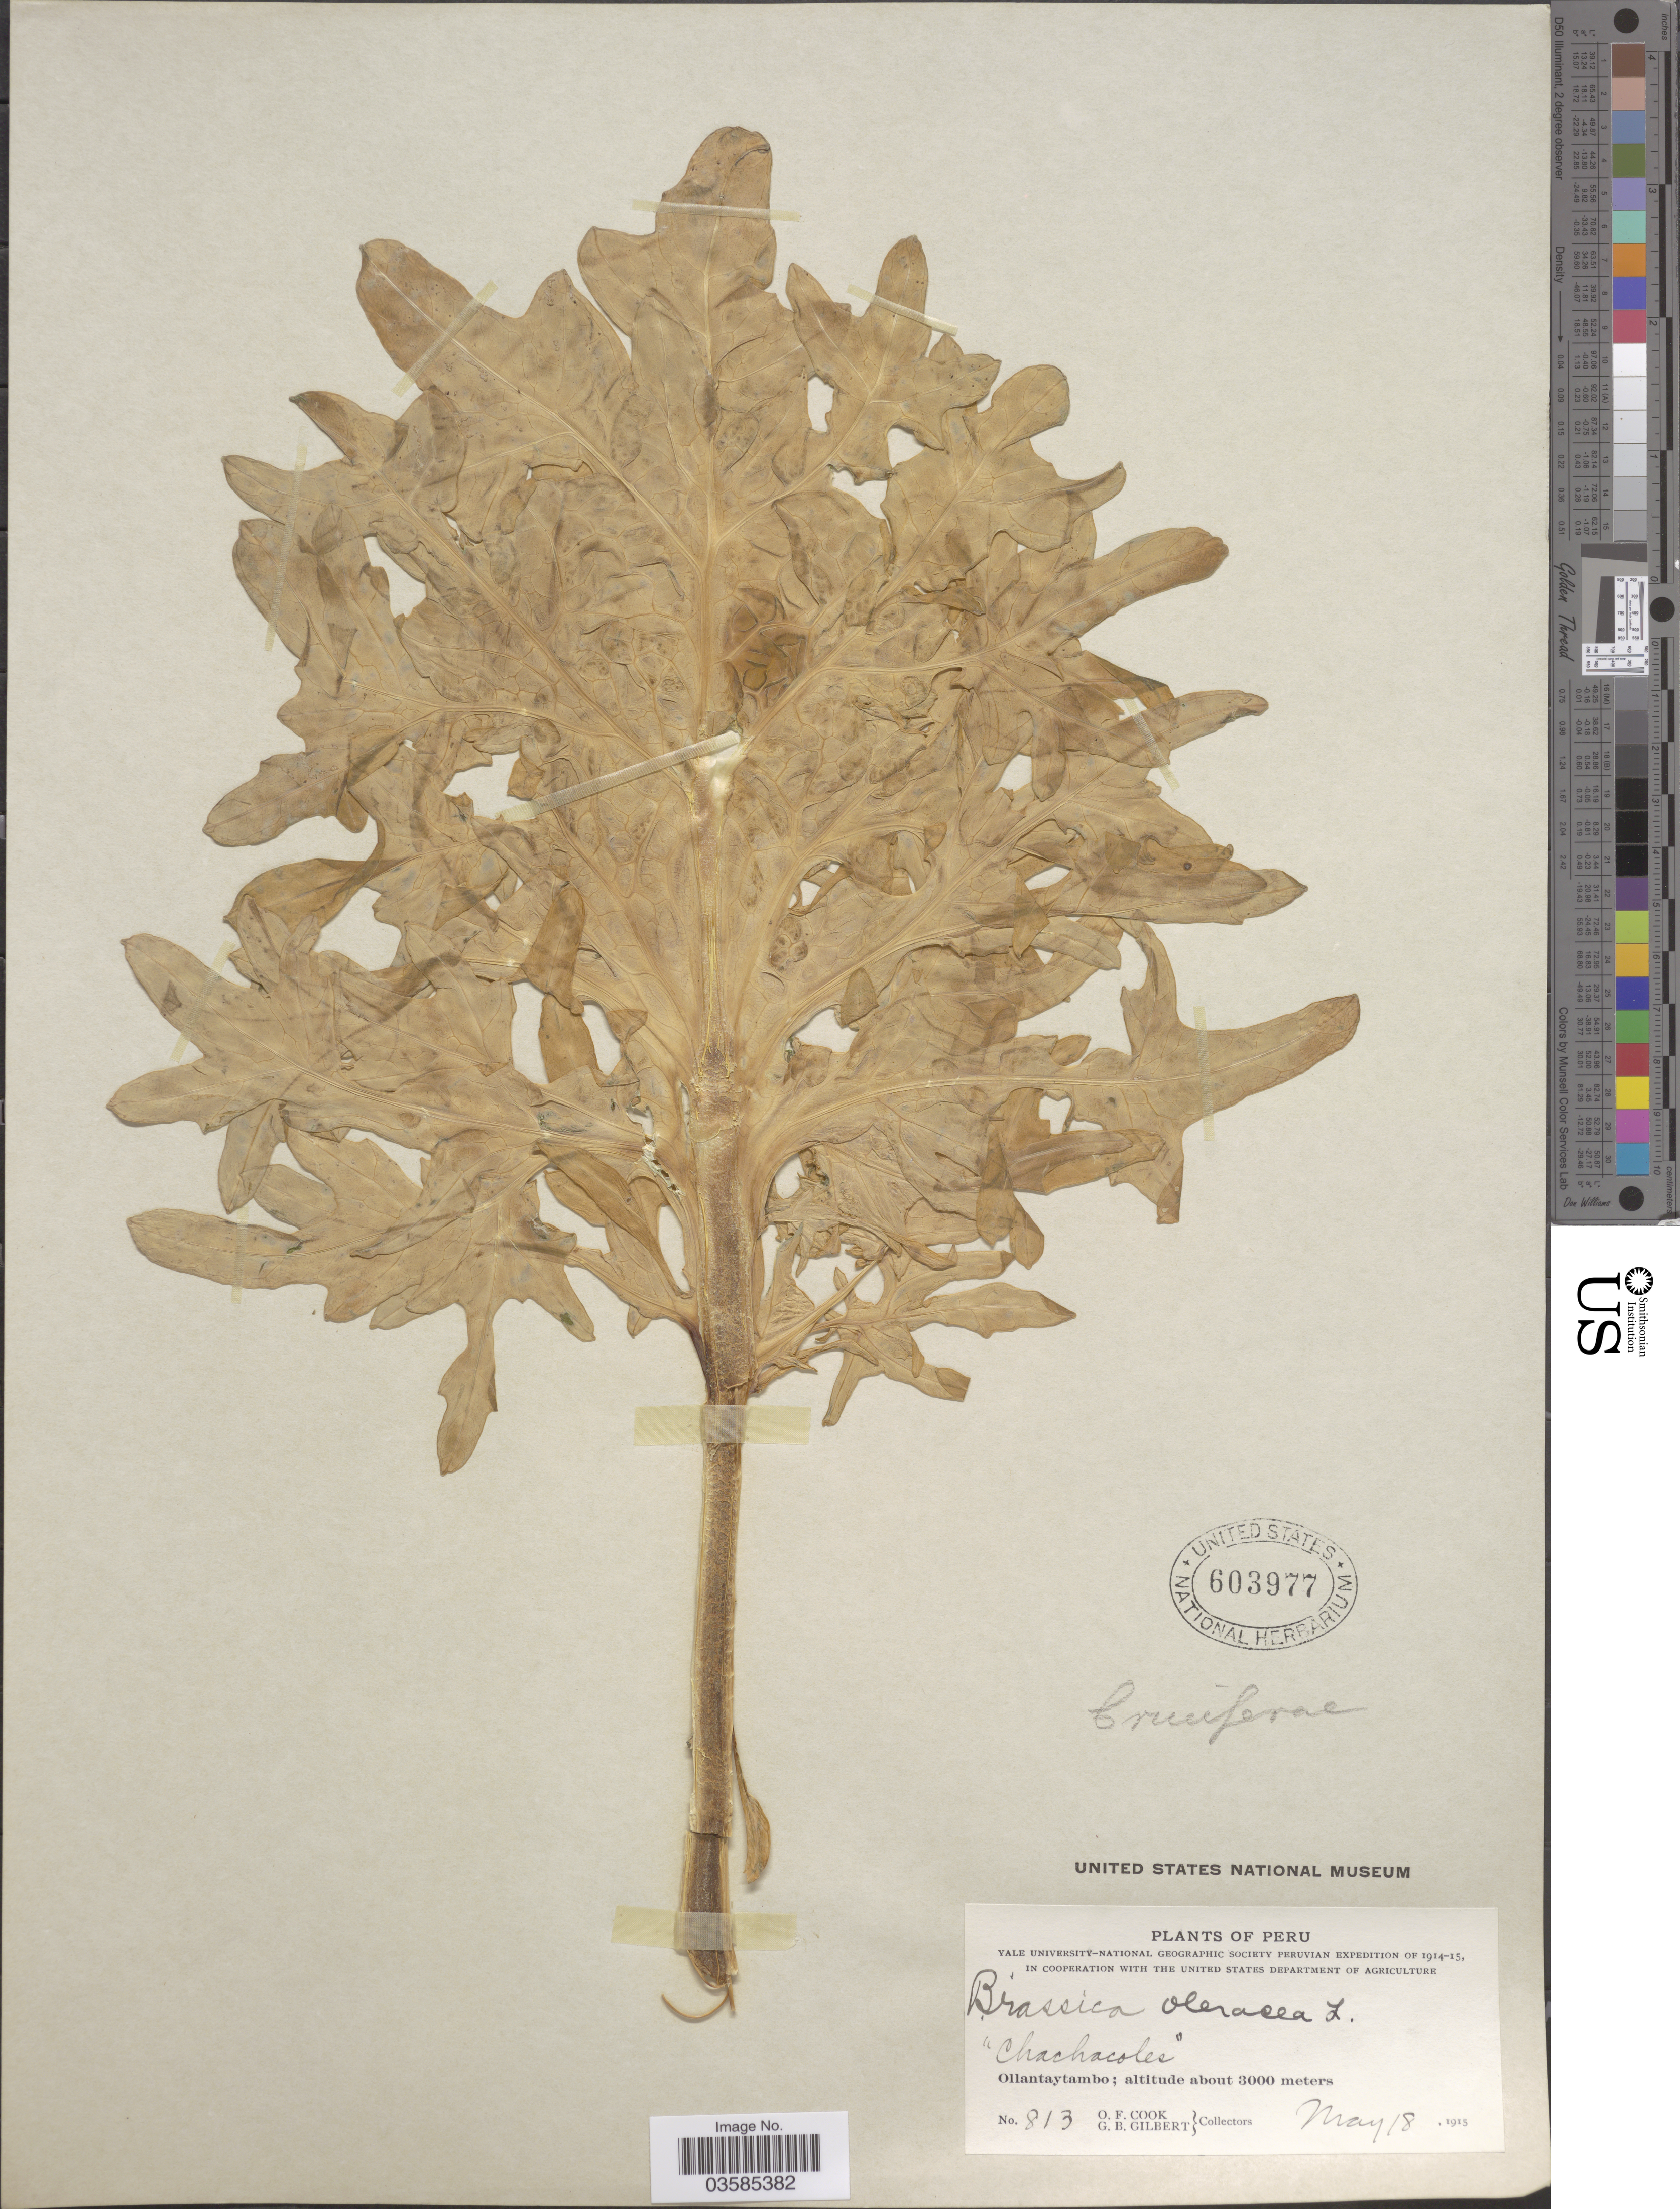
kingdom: Plantae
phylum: Tracheophyta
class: Magnoliopsida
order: Brassicales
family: Brassicaceae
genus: Brassica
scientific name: Brassica oleracea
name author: L.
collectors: O. F. Cook & G. B. Gilbert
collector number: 813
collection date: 1915-04-18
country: Peru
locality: Ollantaytambo.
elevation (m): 3000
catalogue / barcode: US 603977